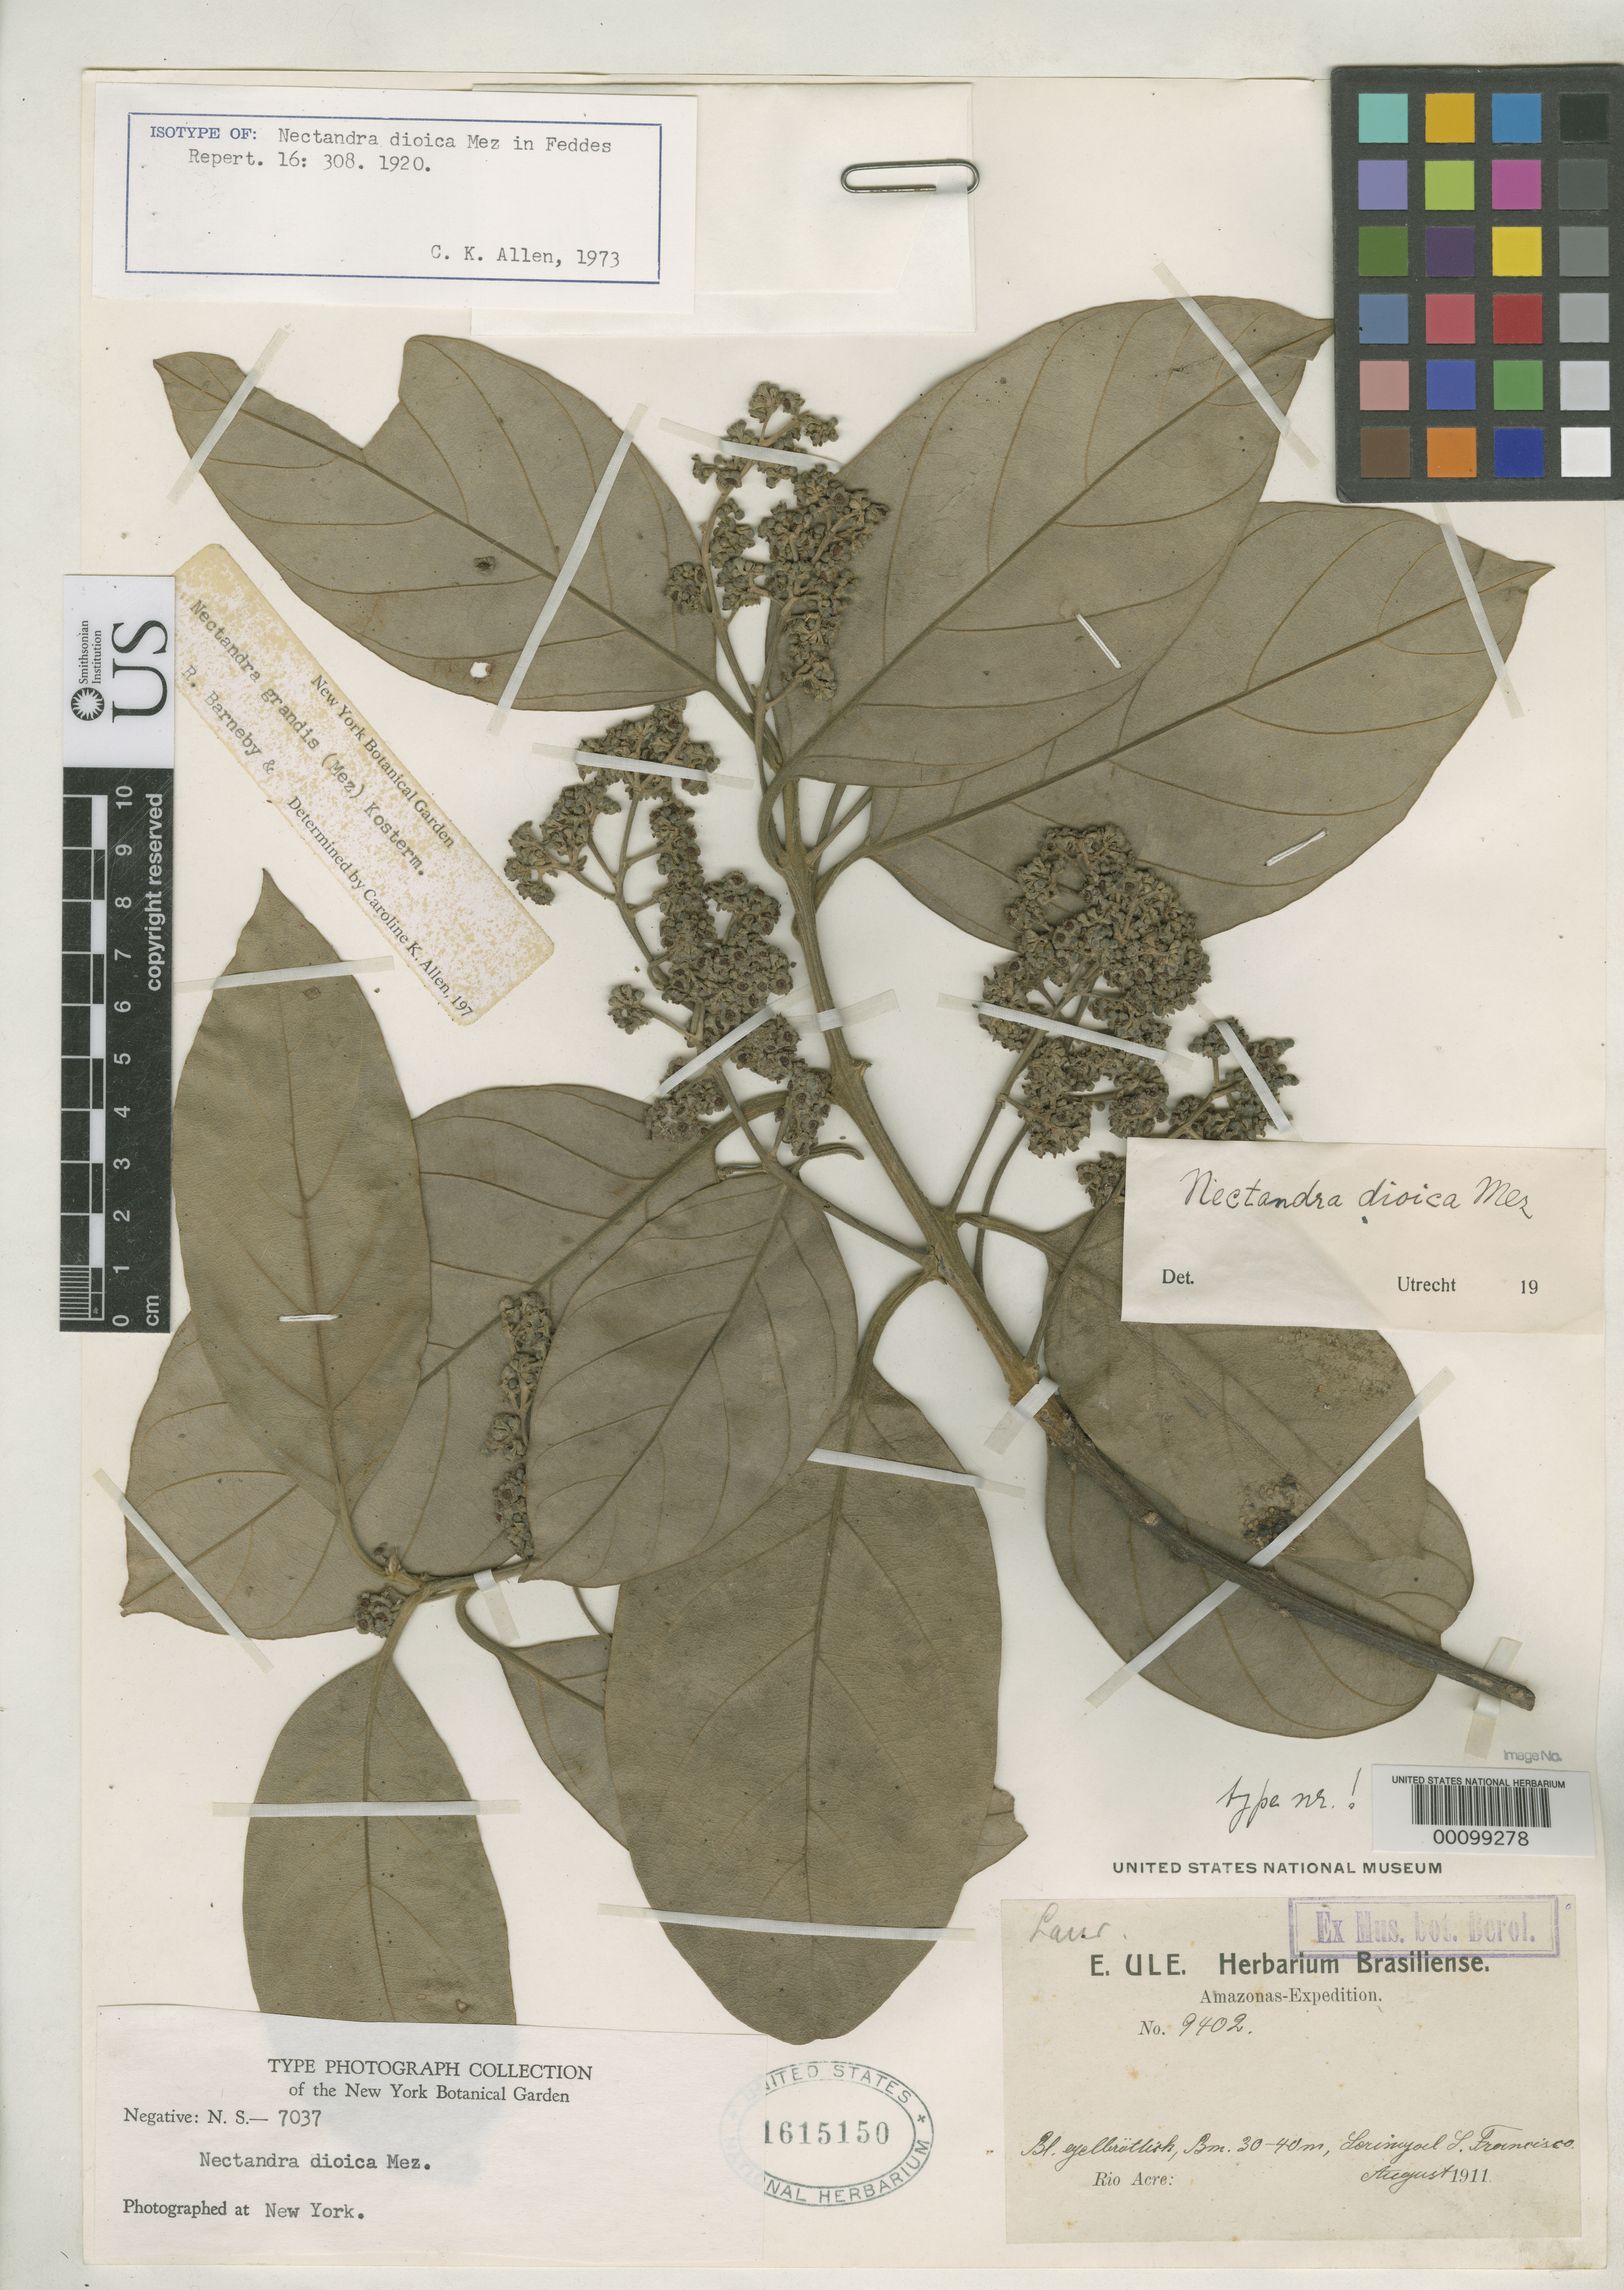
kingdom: Plantae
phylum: Tracheophyta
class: Magnoliopsida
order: Laurales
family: Lauraceae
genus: Nectandra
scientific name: Nectandra dioica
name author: Mez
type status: Isotype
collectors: E. H. Ule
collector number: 9402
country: Brazil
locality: Rio Acre.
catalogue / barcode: US 1615150